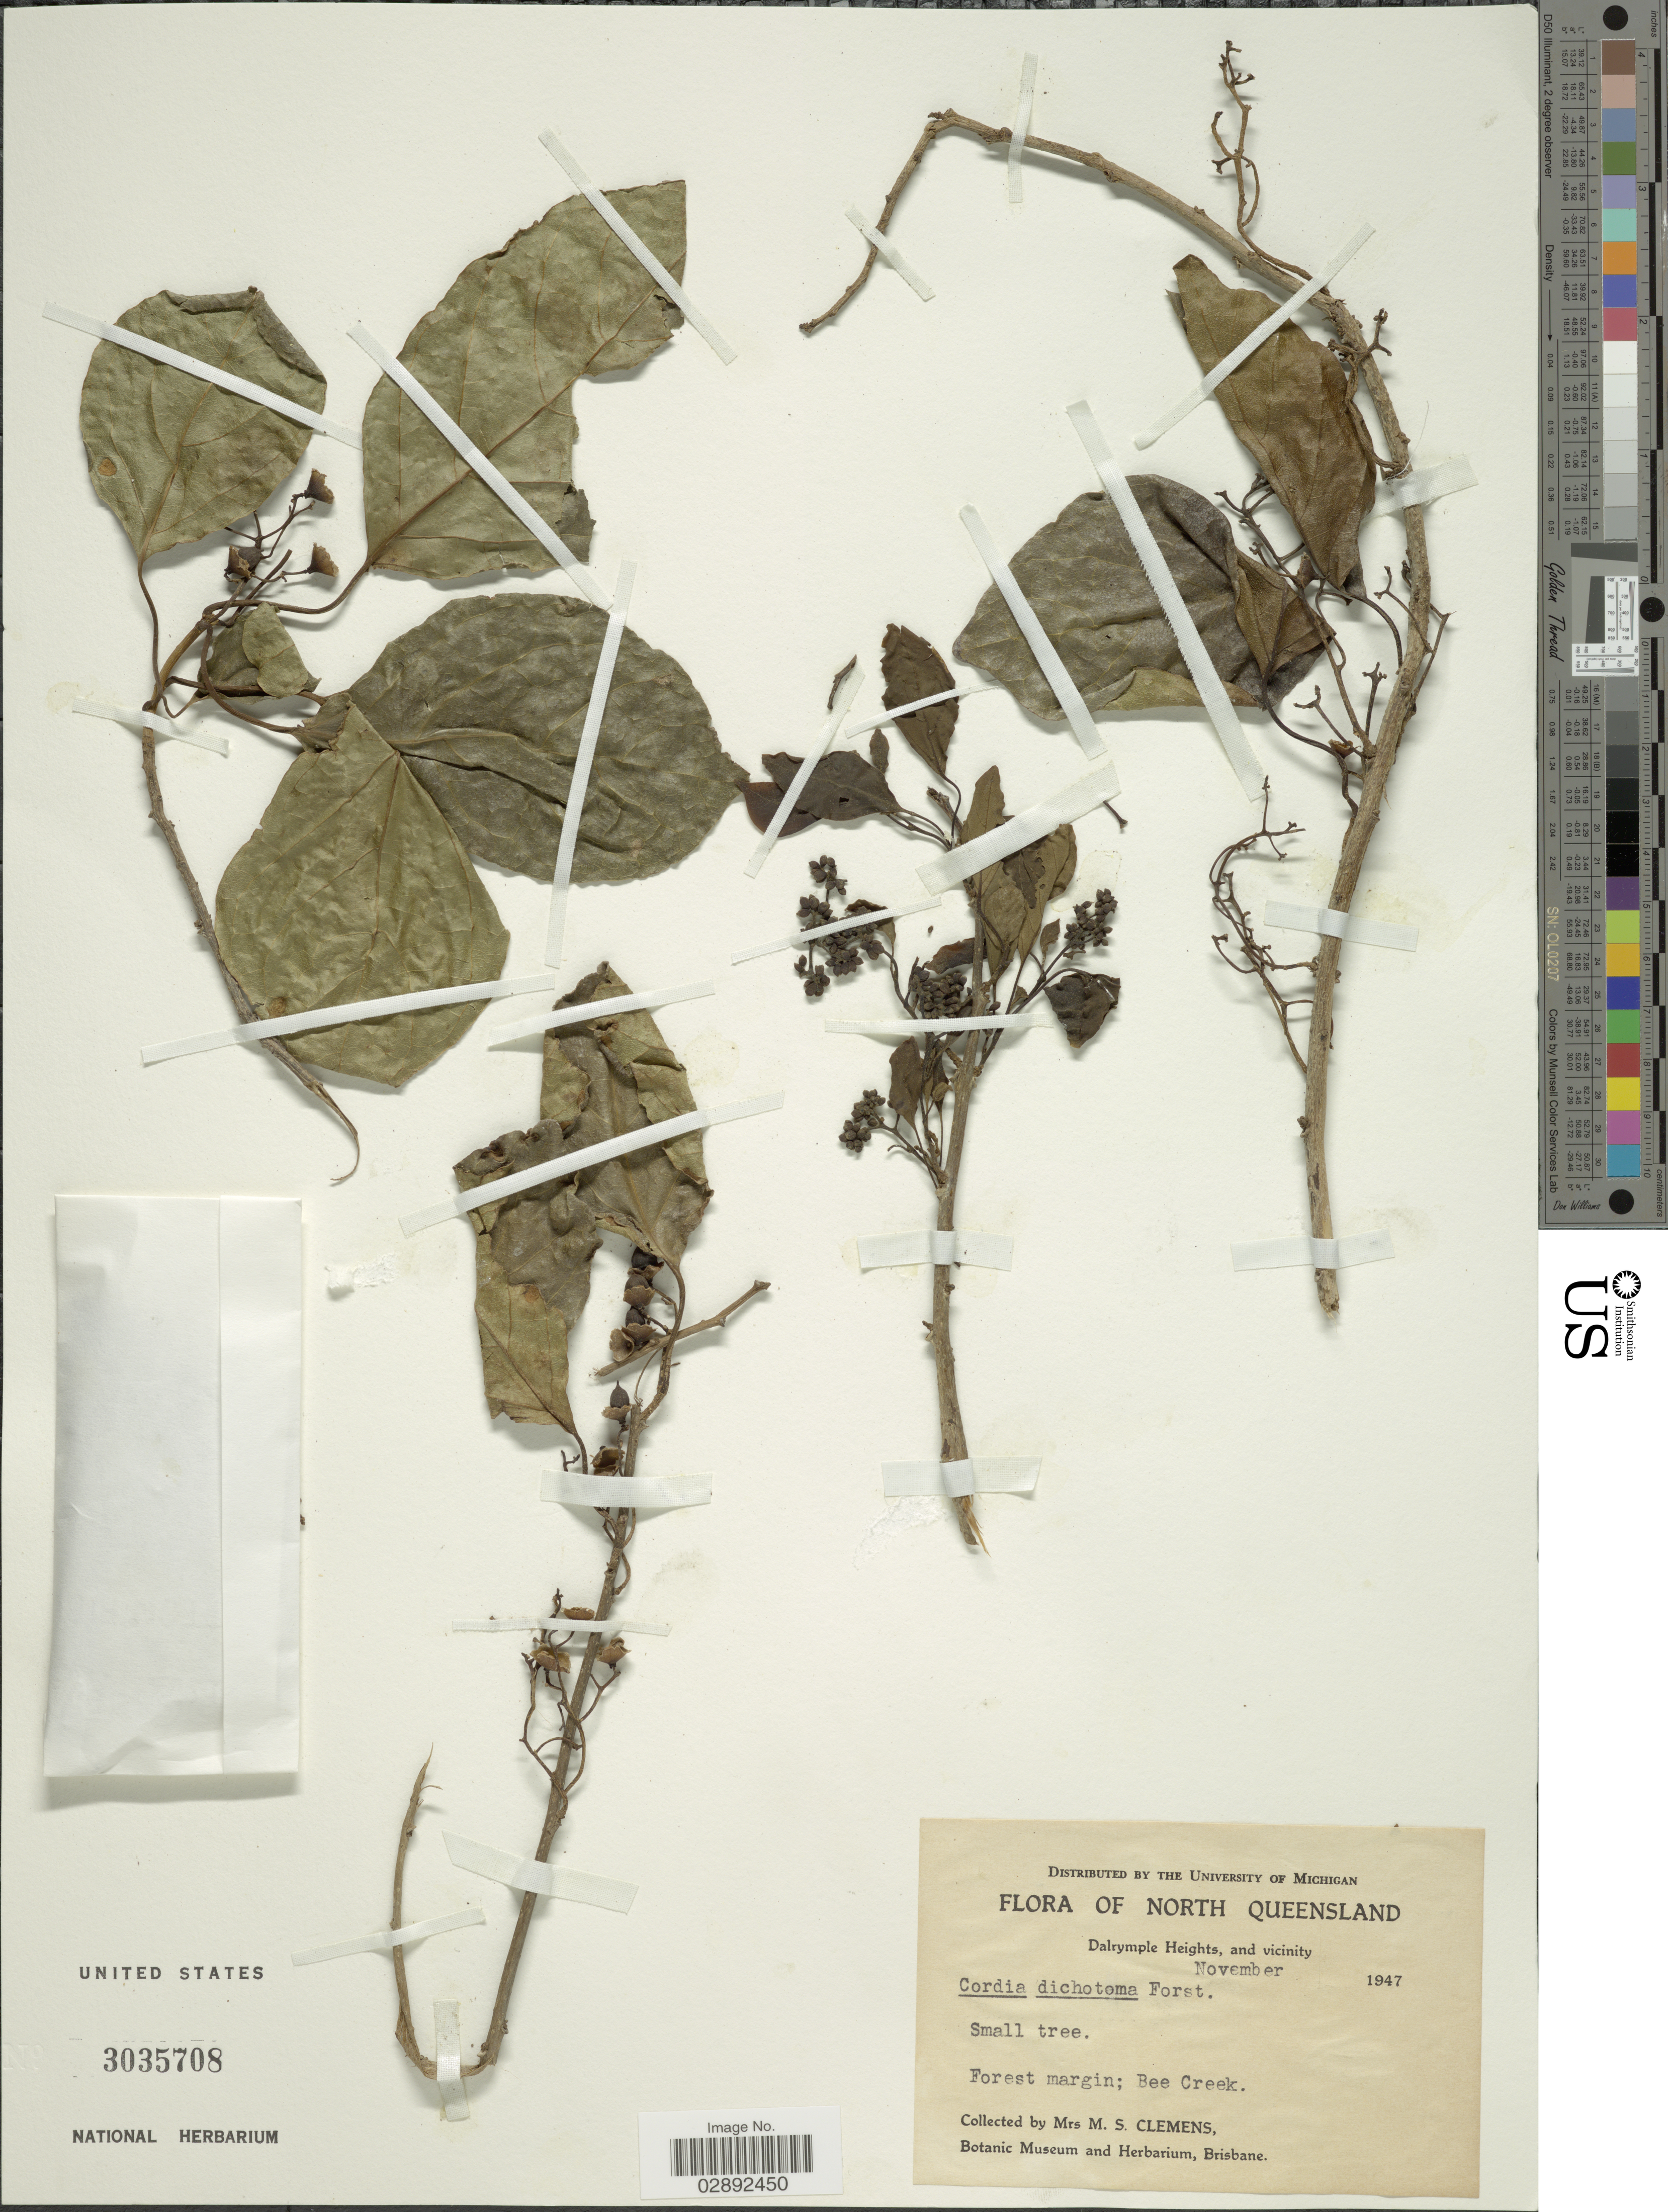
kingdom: Plantae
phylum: Tracheophyta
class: Magnoliopsida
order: Boraginales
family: Cordiaceae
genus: Cordia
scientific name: Cordia dichotoma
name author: G. Forst.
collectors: M. S. Clemens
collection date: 1947-11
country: Australia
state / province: Queensland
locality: North Queensland. Dalrymple Heights, and vicinity. Bee Creek.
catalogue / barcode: US 3035708